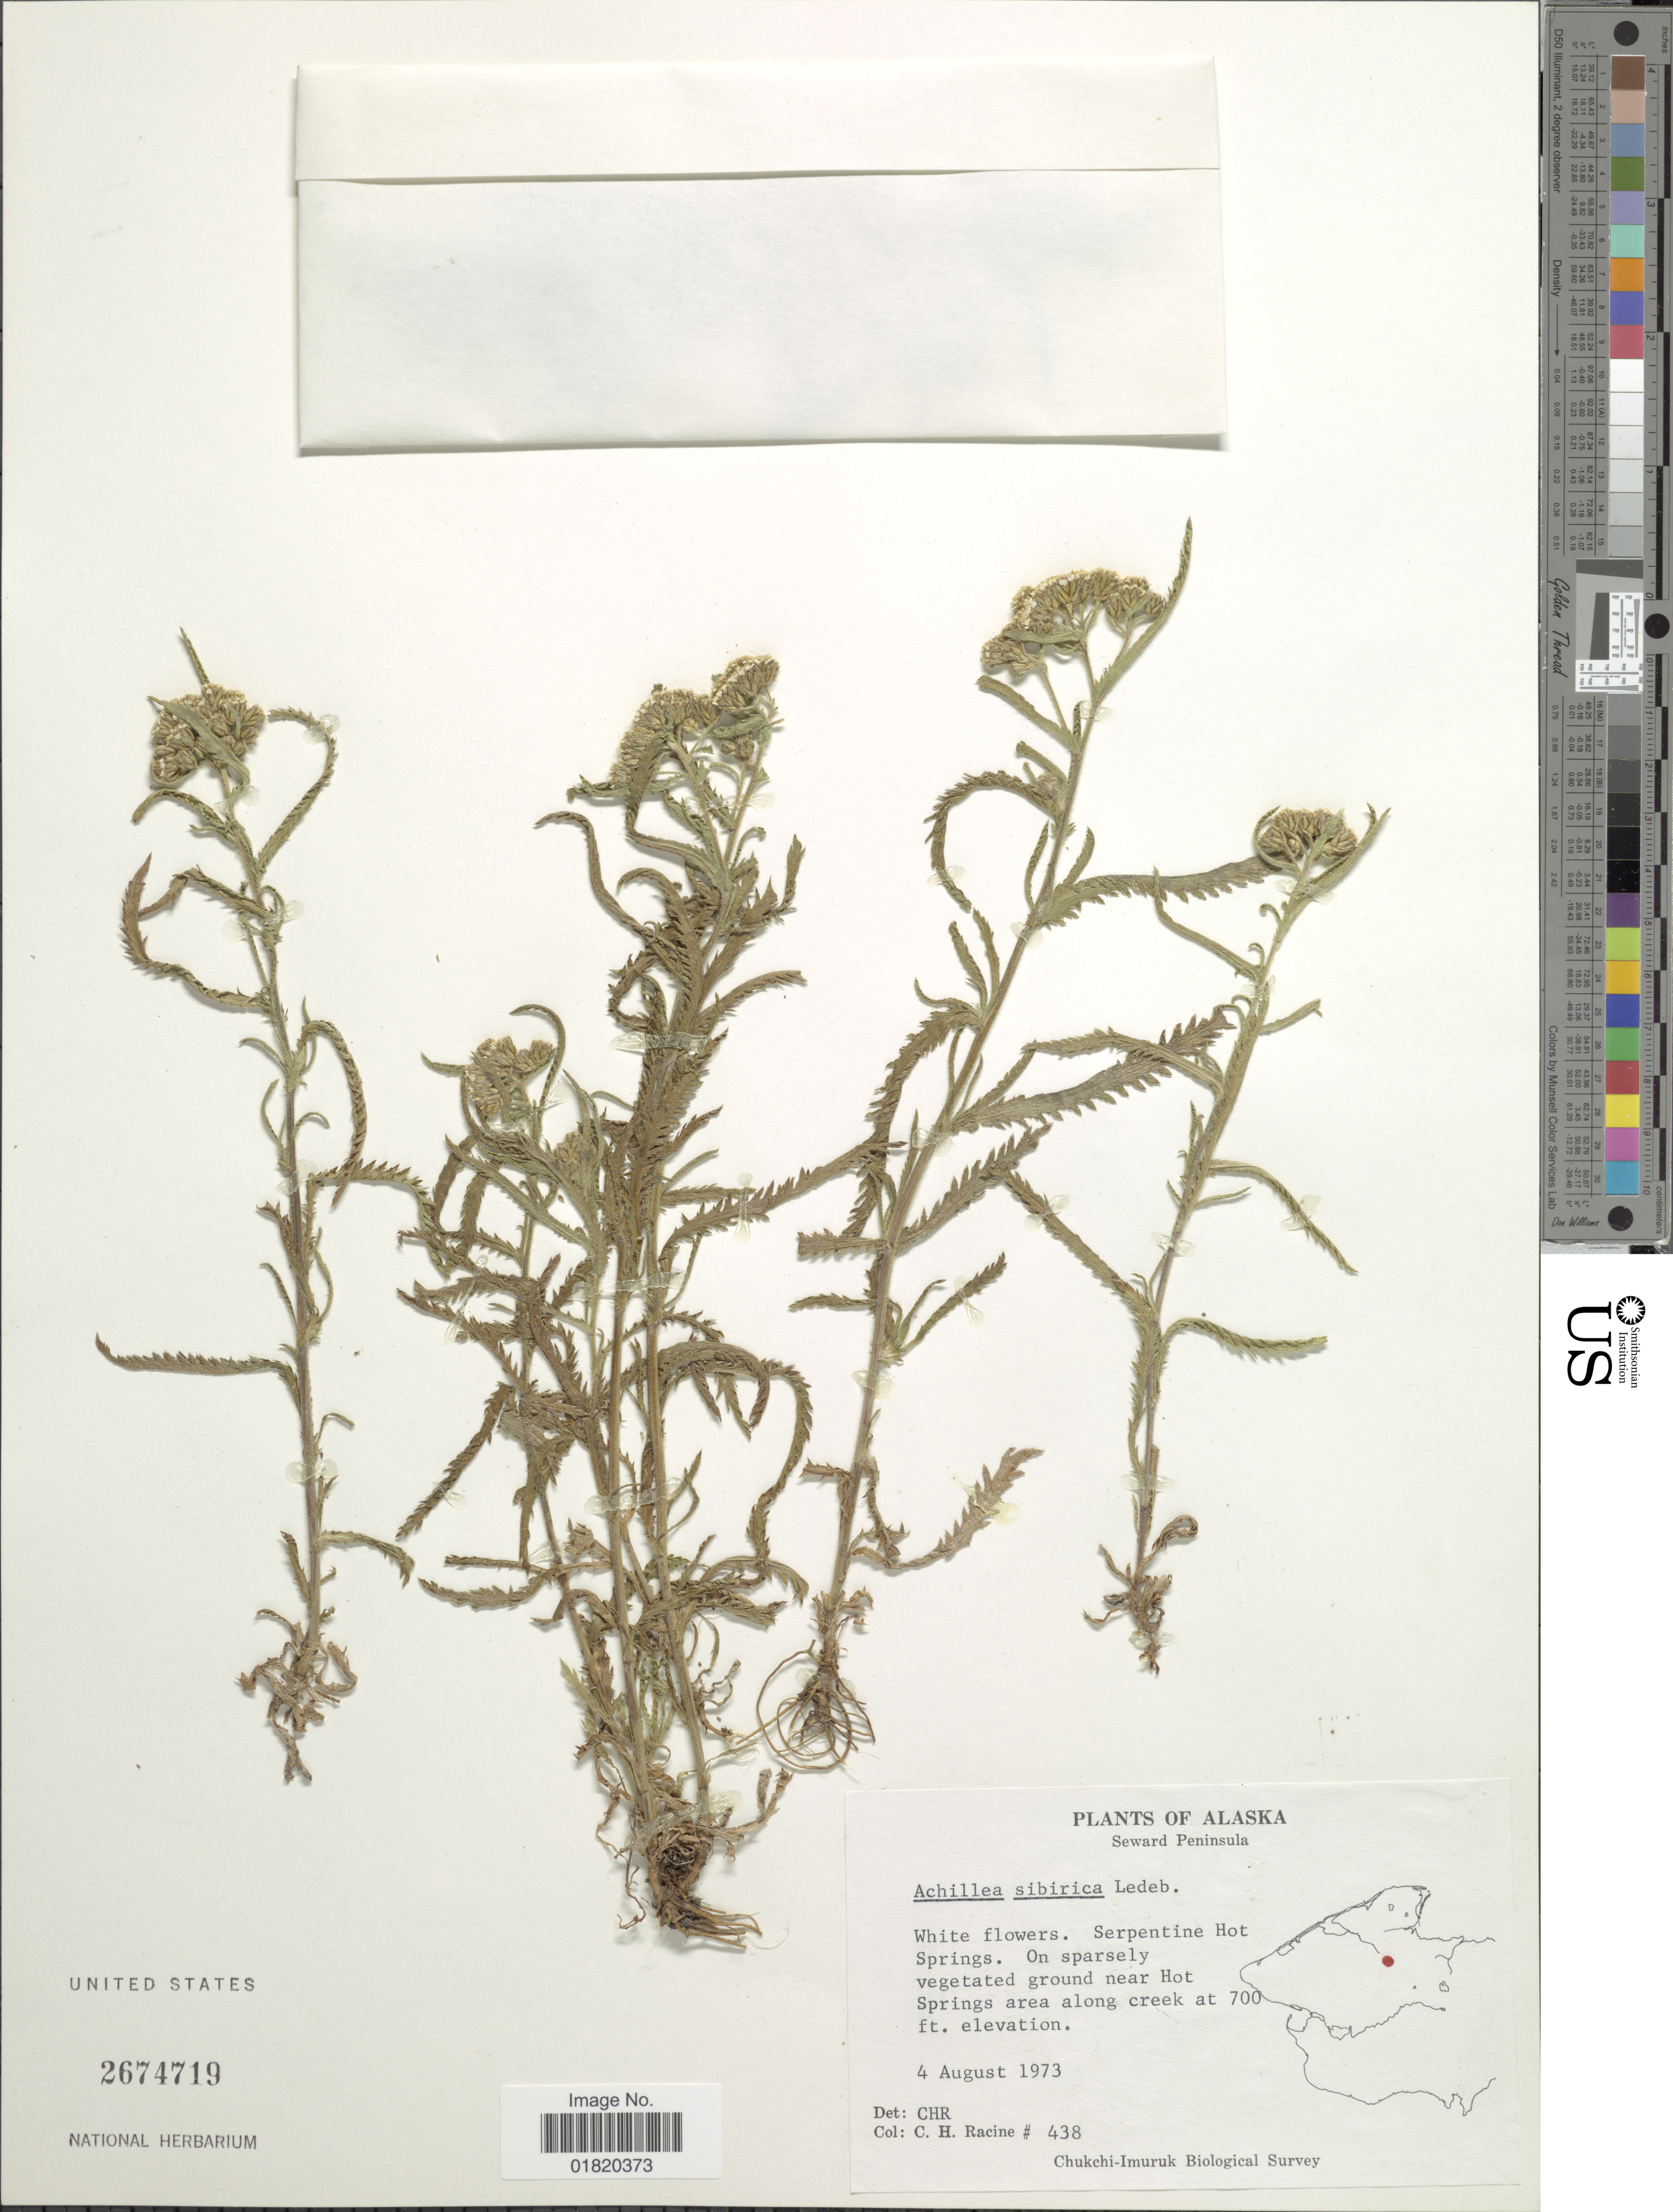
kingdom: Plantae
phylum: Tracheophyta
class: Magnoliopsida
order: Asterales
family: Asteraceae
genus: Achillea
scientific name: Achillea sibirica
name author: Ledeb.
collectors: C. Racine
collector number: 438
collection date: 1973-08-04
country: United States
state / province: Alaska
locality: Seward Peninsula. Serpentine Hot Springs. near Hot Springs area along creek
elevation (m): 213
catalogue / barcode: US 2674719